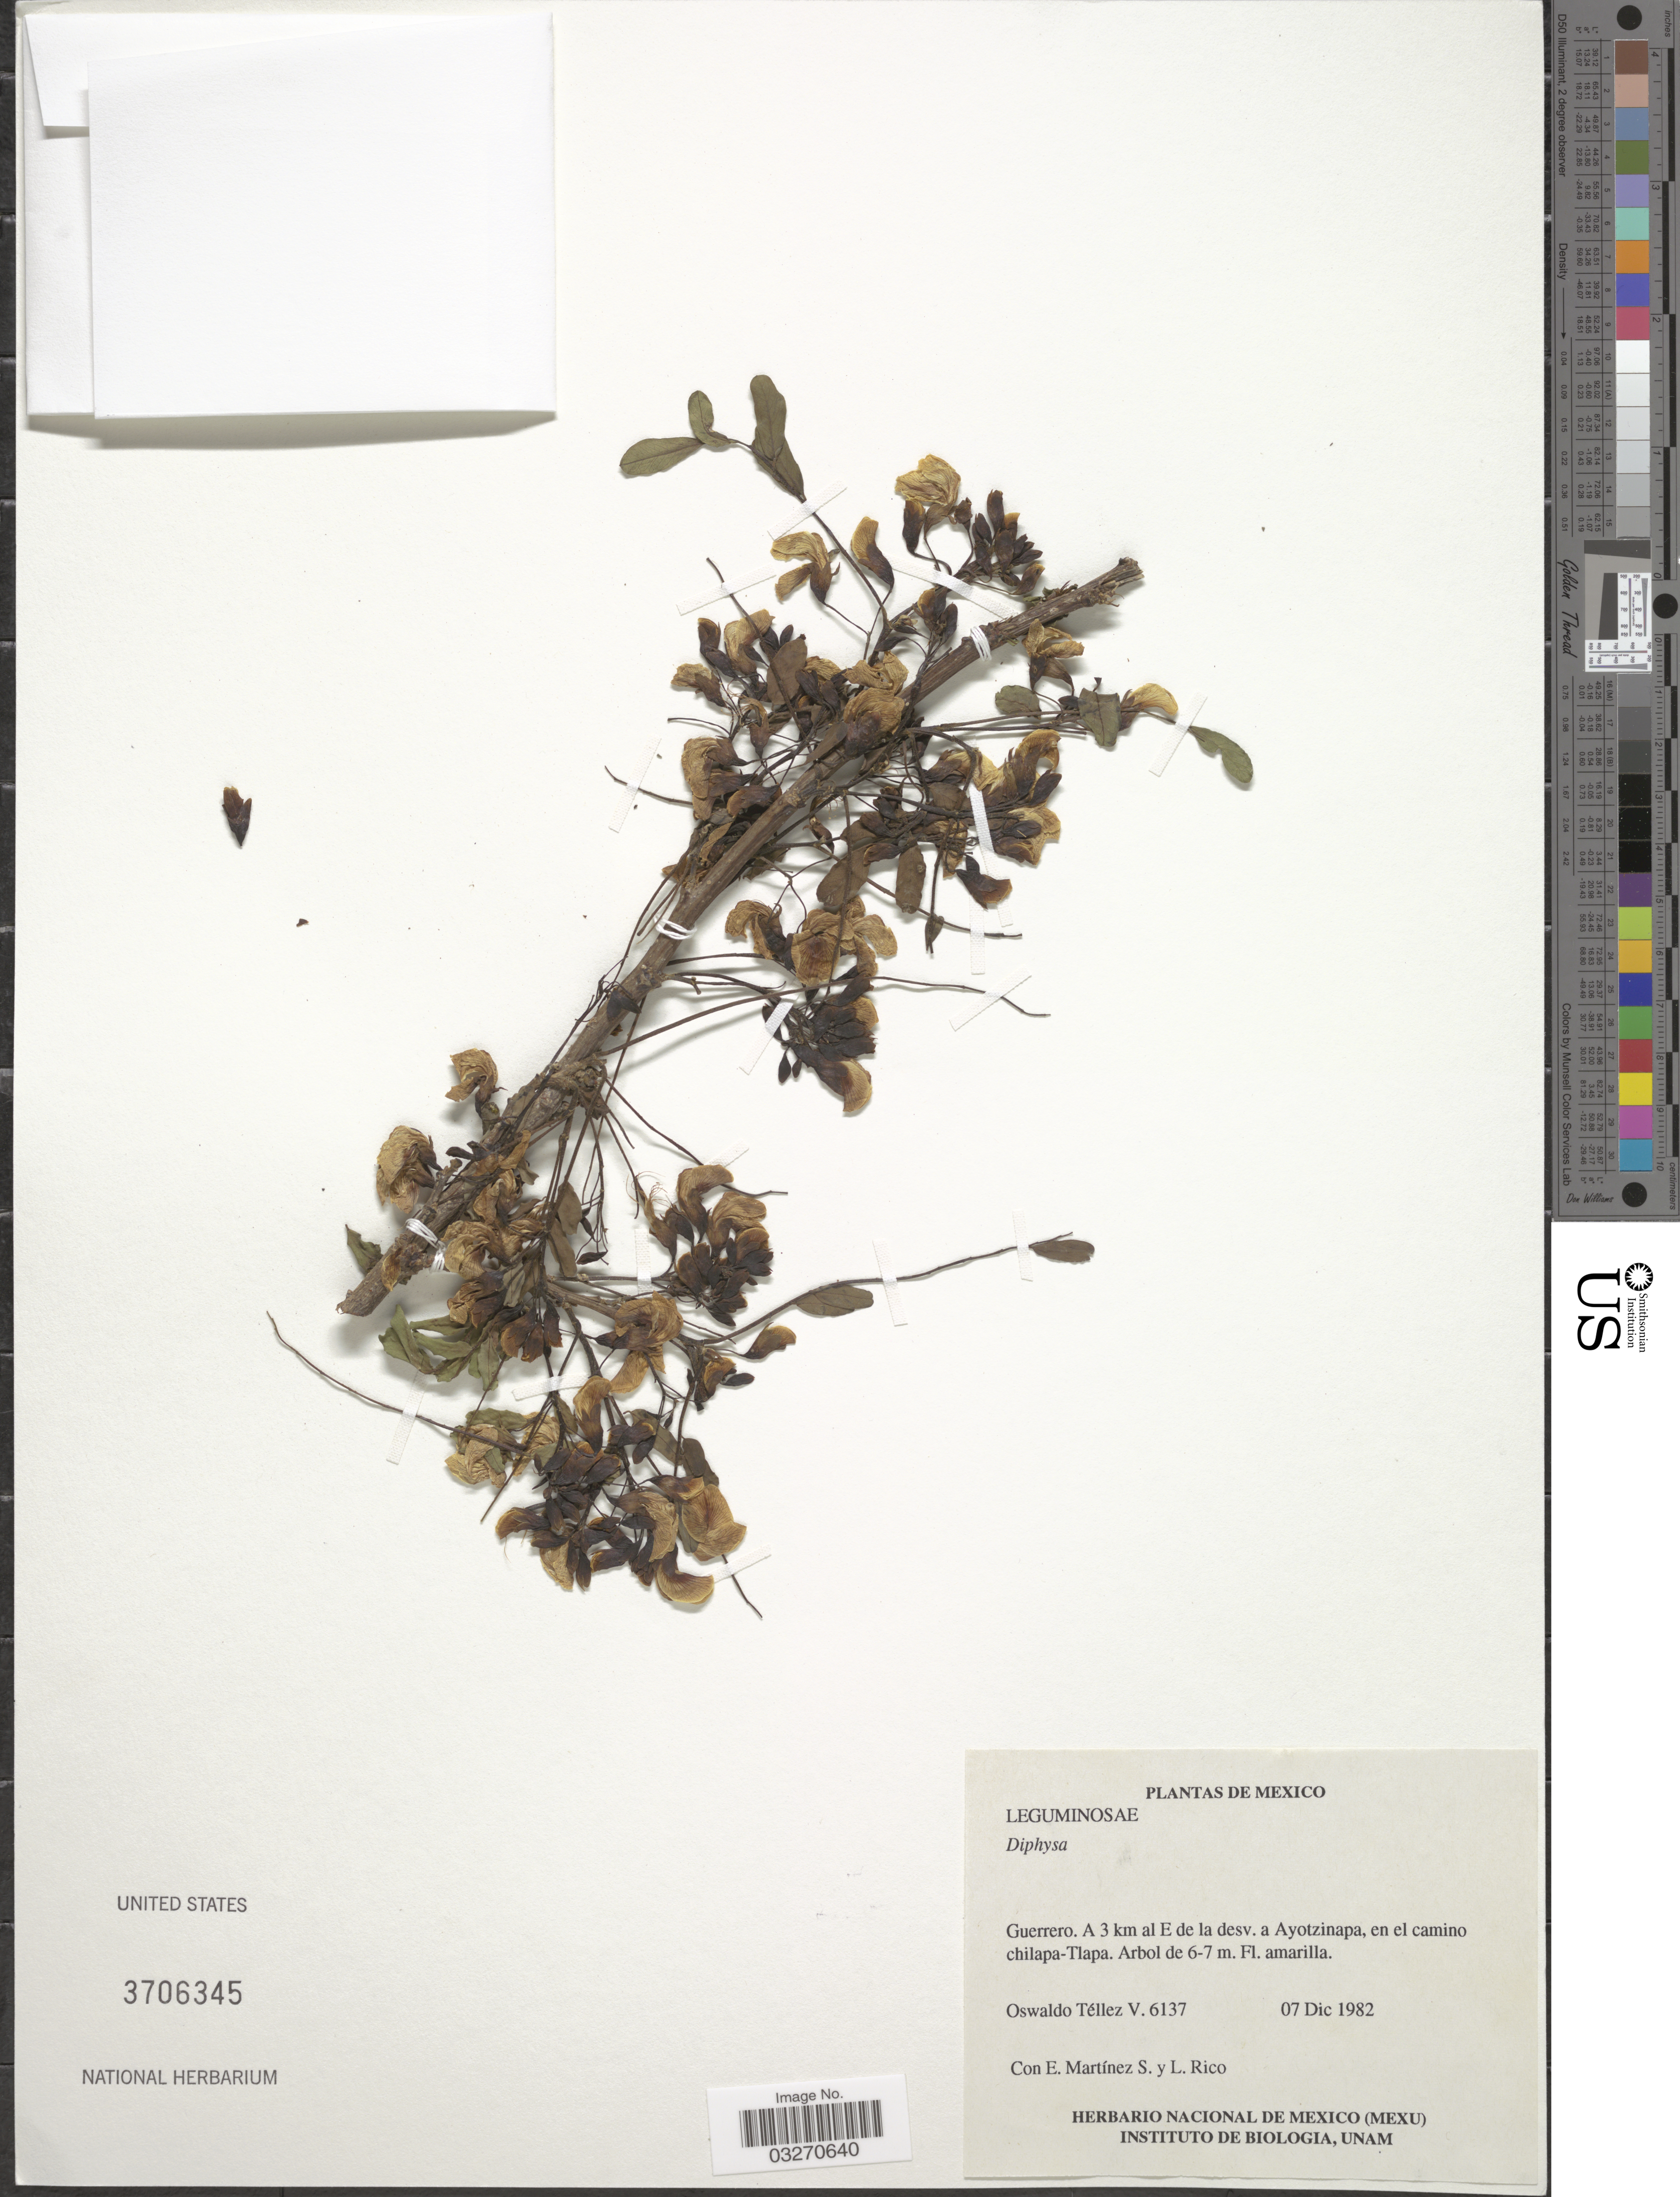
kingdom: Plantae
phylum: Tracheophyta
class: Magnoliopsida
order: Fabales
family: Fabaceae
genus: Diphysa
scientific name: Diphysa sp.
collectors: O. Téllez V., E. M. Martínez S. & L. Rico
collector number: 6137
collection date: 1982-12-07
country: Mexico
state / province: Guerrero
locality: A 3 km al E de la desv. a Ayotzinapa, en el camino chilapa-Tlapa.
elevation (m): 6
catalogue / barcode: US 3706345